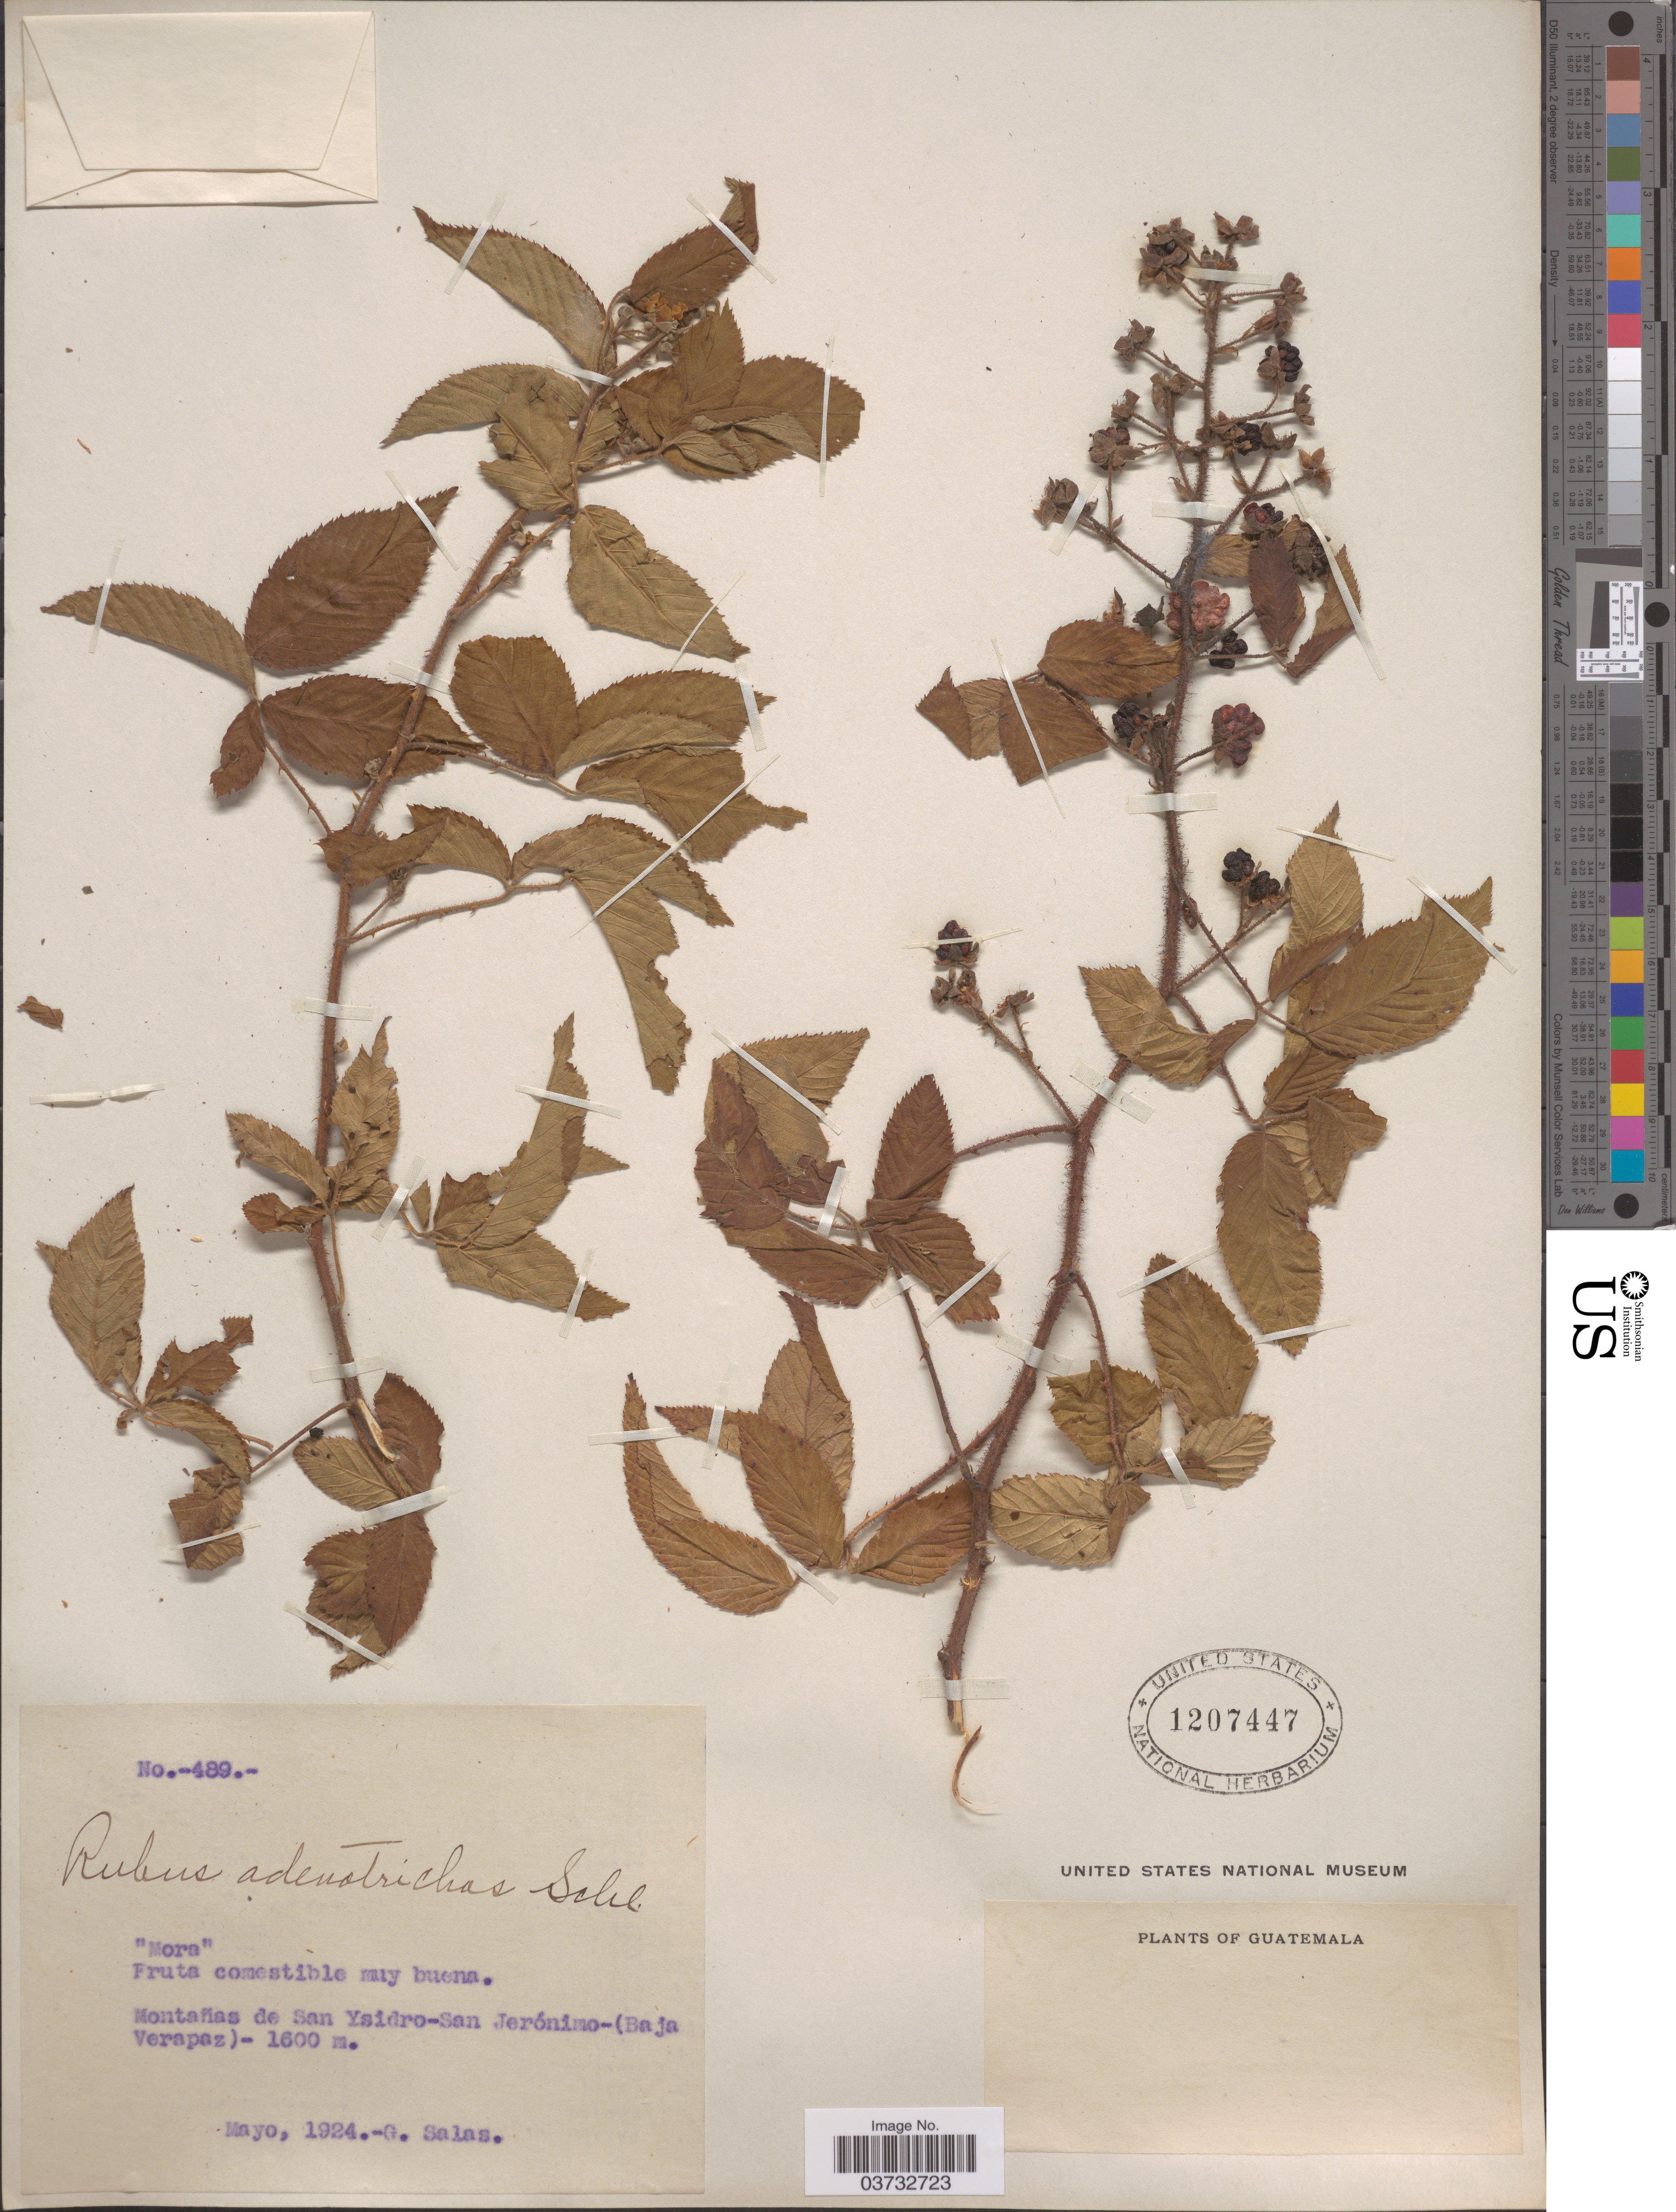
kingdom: Plantae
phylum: Tracheophyta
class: Magnoliopsida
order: Rosales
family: Rosaceae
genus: Rubus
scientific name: Rubus adenotrichos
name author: Schltdl.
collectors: G. Salas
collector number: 489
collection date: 1924-05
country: Guatemala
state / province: Baja Verapaz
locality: Montañas de San Ysidro-San Jerónimo.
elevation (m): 1600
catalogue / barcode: US 1207447